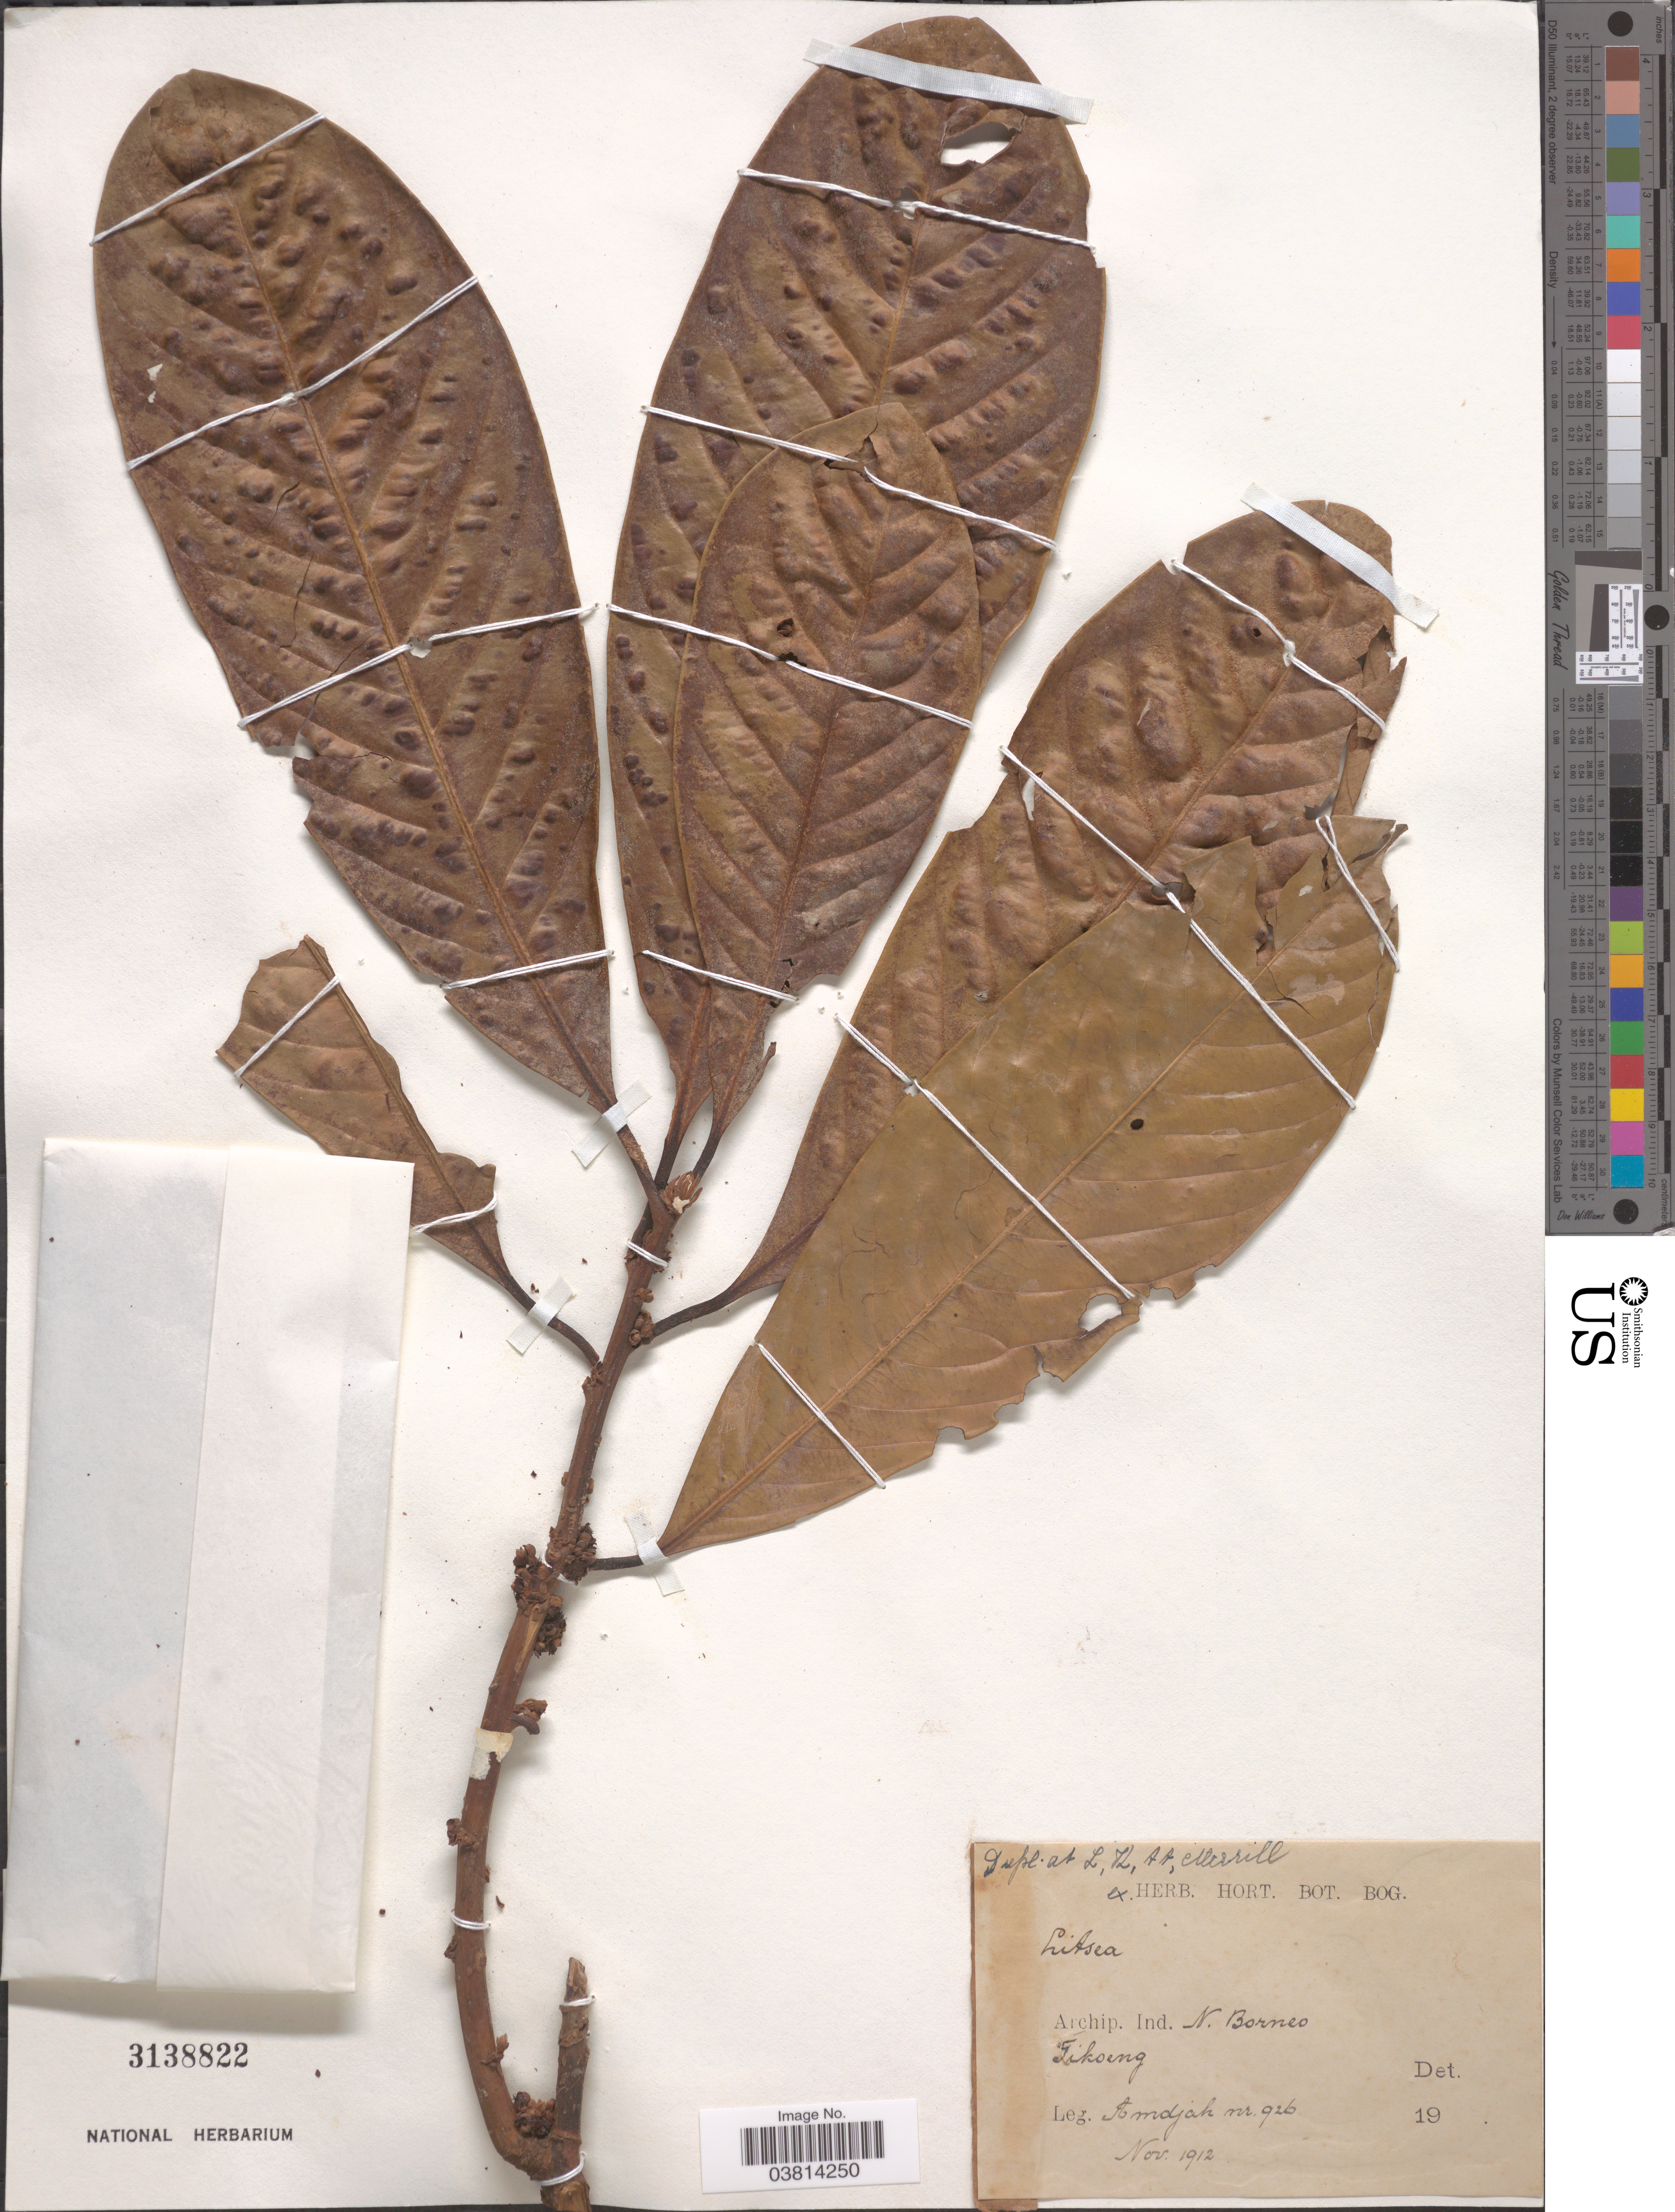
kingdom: Plantae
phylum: Tracheophyta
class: Magnoliopsida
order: Laurales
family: Lauraceae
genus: Litsea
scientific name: Litsea sp.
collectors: Amdjah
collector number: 926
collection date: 1912-11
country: Malaysia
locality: Archip. Ind. N. Borneo. Tikoeng.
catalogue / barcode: US 3138822